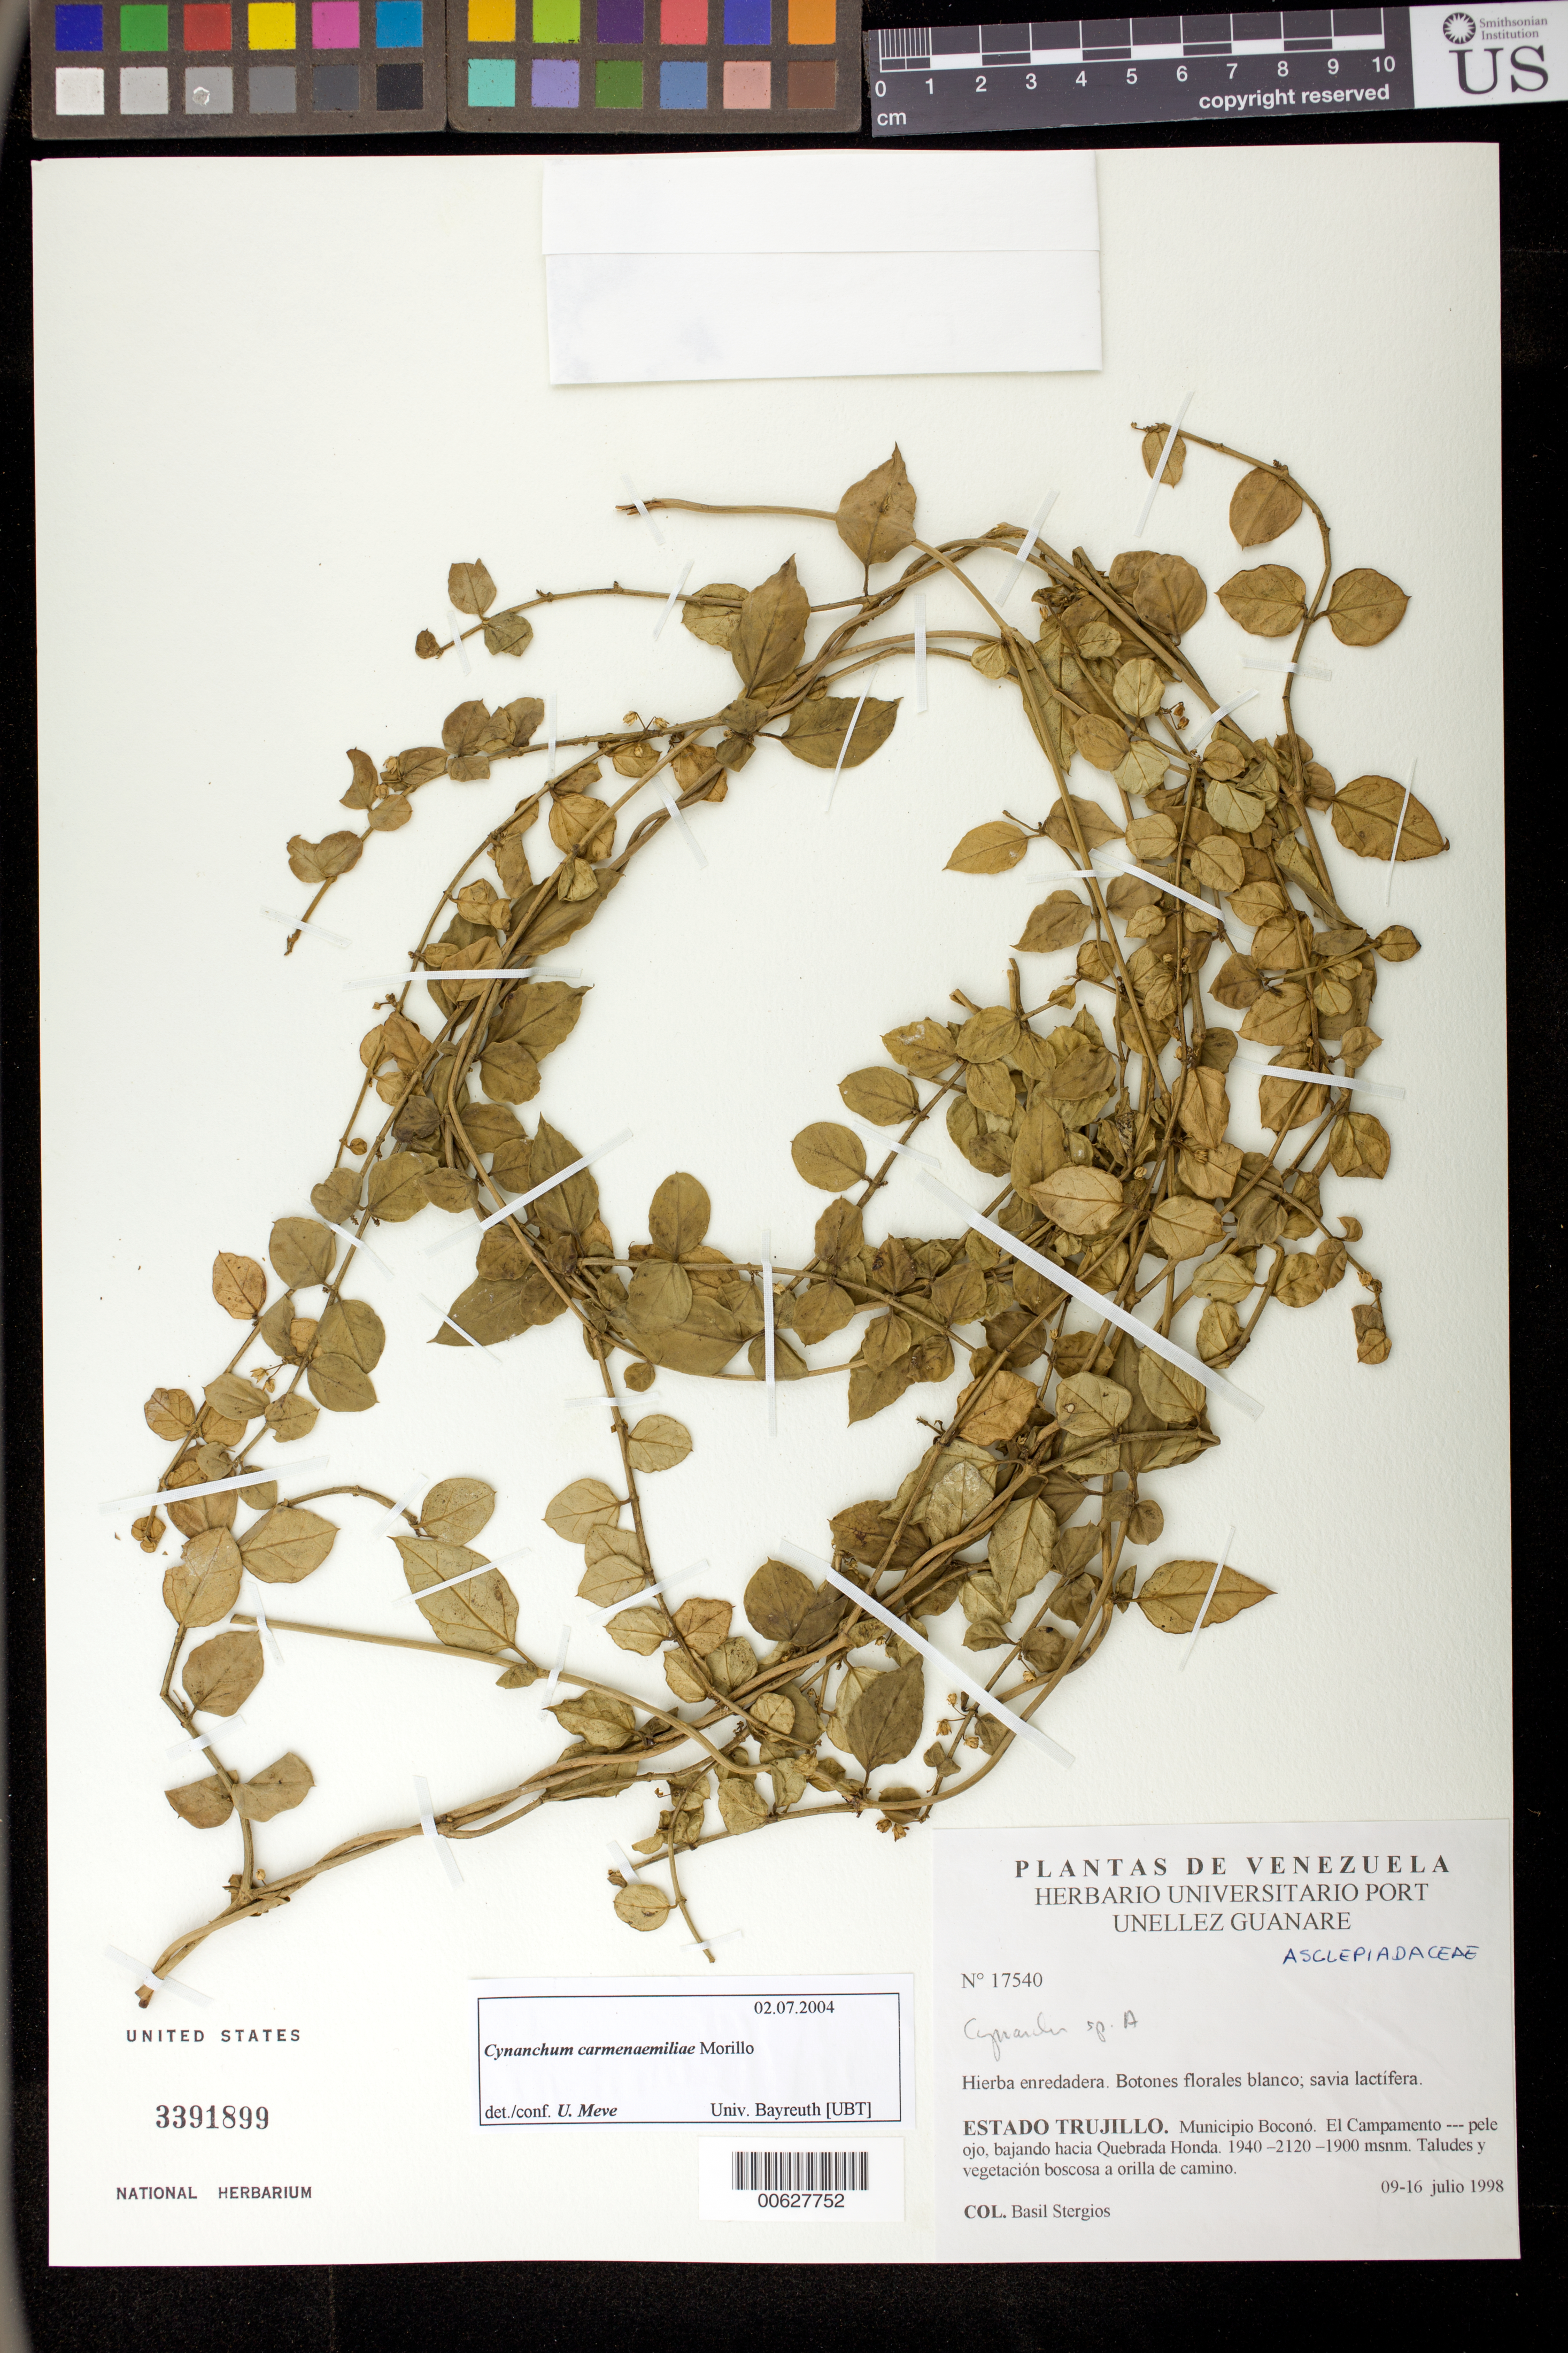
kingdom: Plantae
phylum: Tracheophyta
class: Magnoliopsida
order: Gentianales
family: Apocynaceae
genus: Scyphostelma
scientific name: Scyphostelma carmenaemiliae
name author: (Morillo) Liede & Meve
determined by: Liede-Schumann, Sigrid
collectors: B. G. Stergios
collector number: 17540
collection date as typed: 09 Jul 1998 to 16 Jul 1998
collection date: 1998-07-09/1998-07-16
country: Venezuela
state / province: Trujillo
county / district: Boconó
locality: Vertiente arriba de El Campamento 1940 m hasta la cumbre del cerro El Diablo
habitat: Bosque montano - montano alto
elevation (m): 1940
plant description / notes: PORT, UBT, US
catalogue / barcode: US 3391899